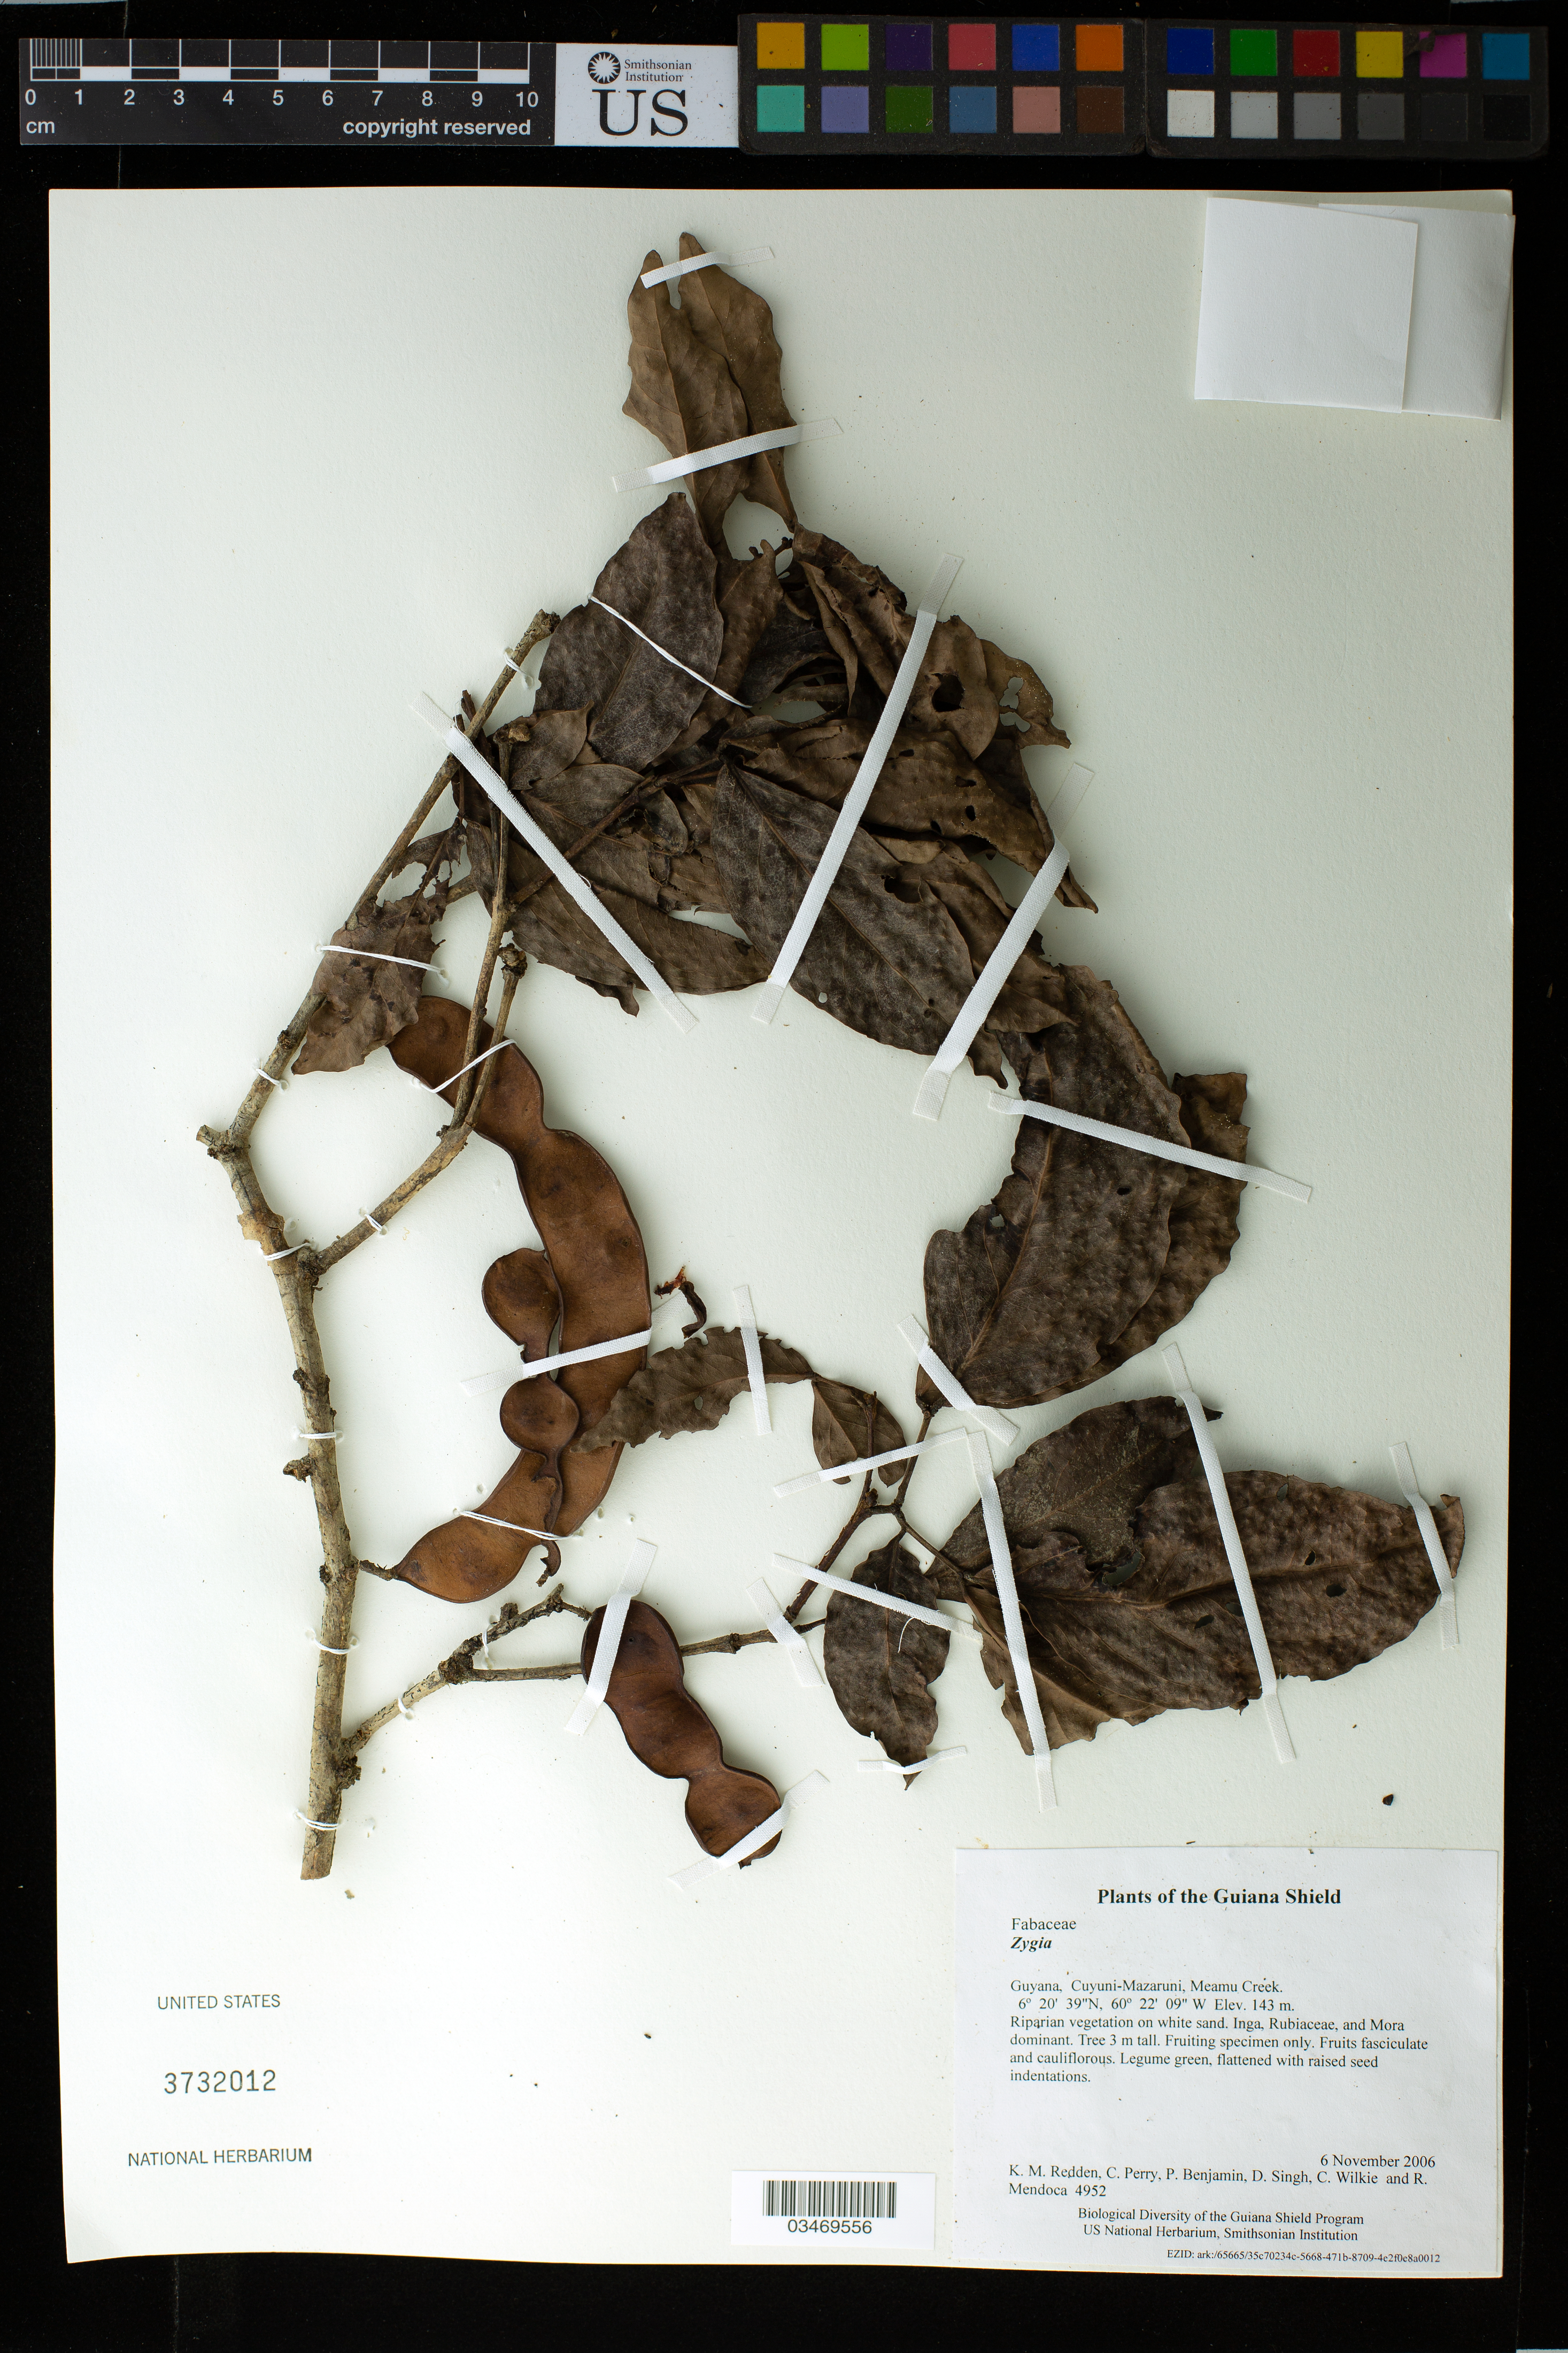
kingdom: Plantae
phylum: Tracheophyta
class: Magnoliopsida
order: Fabales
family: Fabaceae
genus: Zygia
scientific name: Zygia sp.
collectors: K. M. Redden, C. Perry, P. Benjamin, D. Singh, C. Wilkie & R. Mendoca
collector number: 4952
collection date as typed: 6 November 2006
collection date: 2006-11-06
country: Guyana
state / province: Cuyuni-Mazaruni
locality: Meamu Creek.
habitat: Riparian vegetation on white sand. Inga, Rubiaceae, and Mora dominant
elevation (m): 143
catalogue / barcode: US 3732012